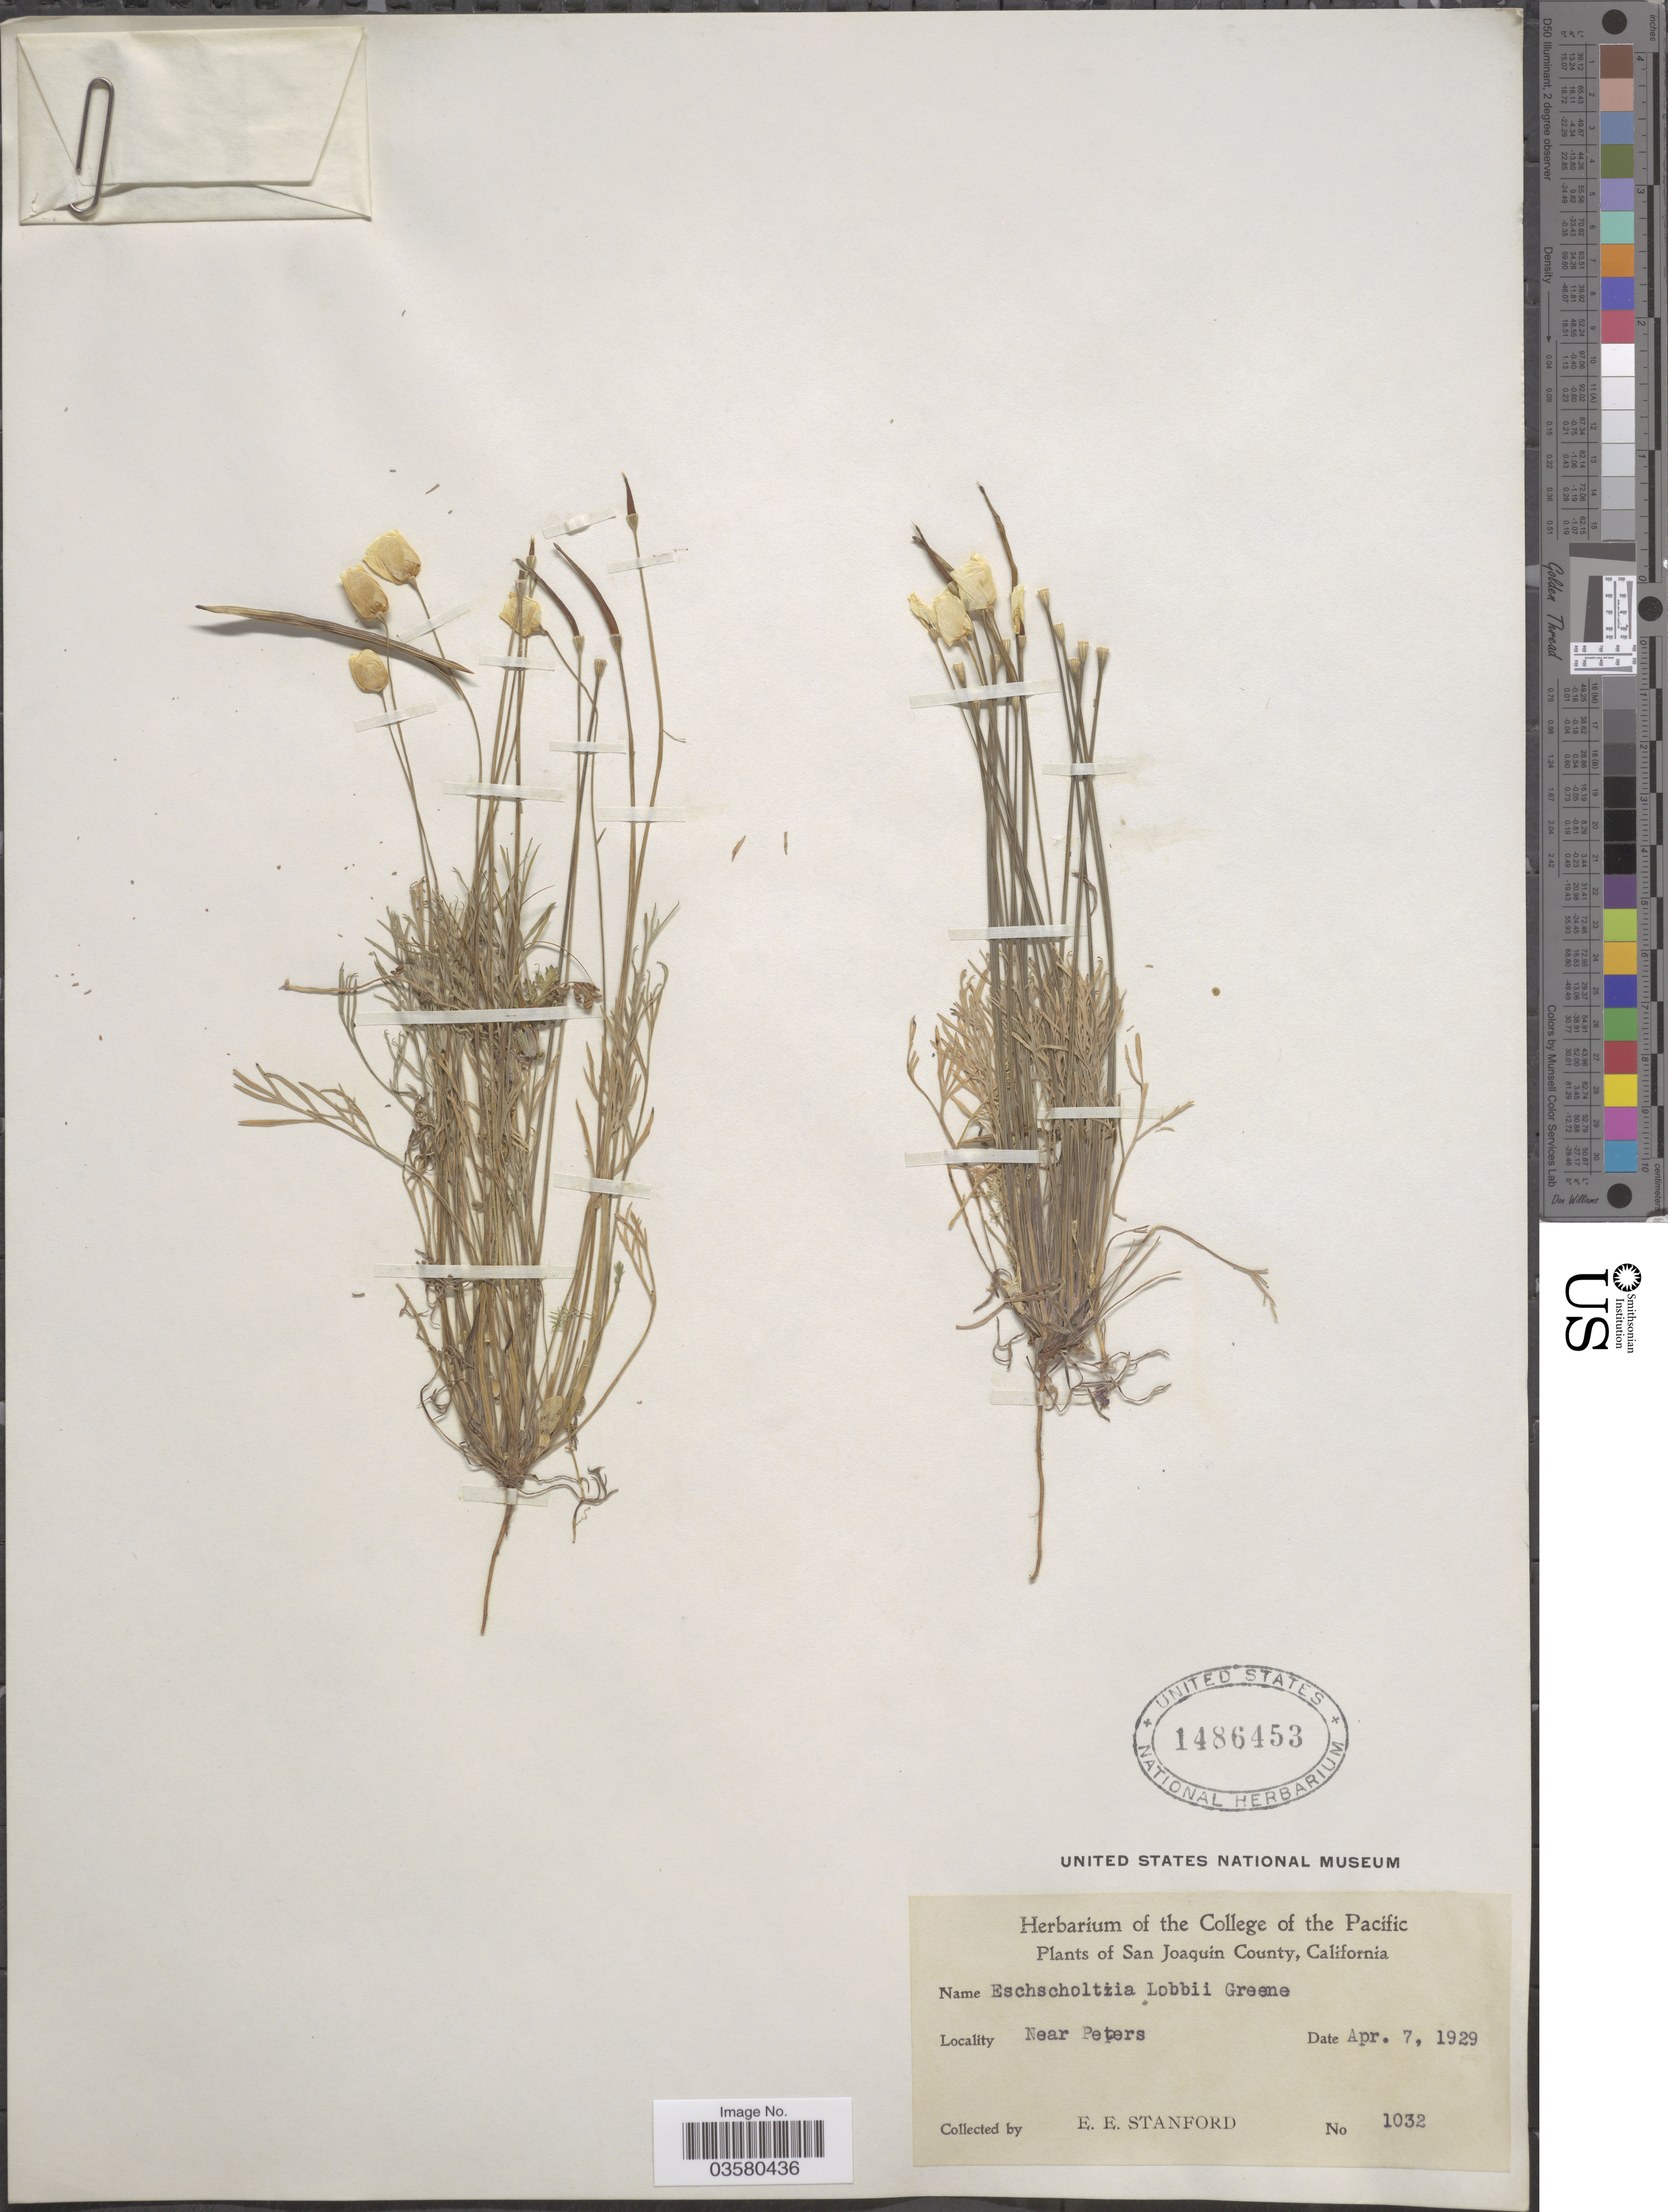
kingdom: Plantae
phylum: Tracheophyta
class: Magnoliopsida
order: Ranunculales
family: Papaveraceae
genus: Eschscholzia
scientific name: Eschscholzia lobbii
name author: Greene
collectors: E. Stanford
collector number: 1032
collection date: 1929-04-07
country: United States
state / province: California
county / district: San Joaquin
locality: San Joaquin County. Near Peters.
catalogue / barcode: US 1486453